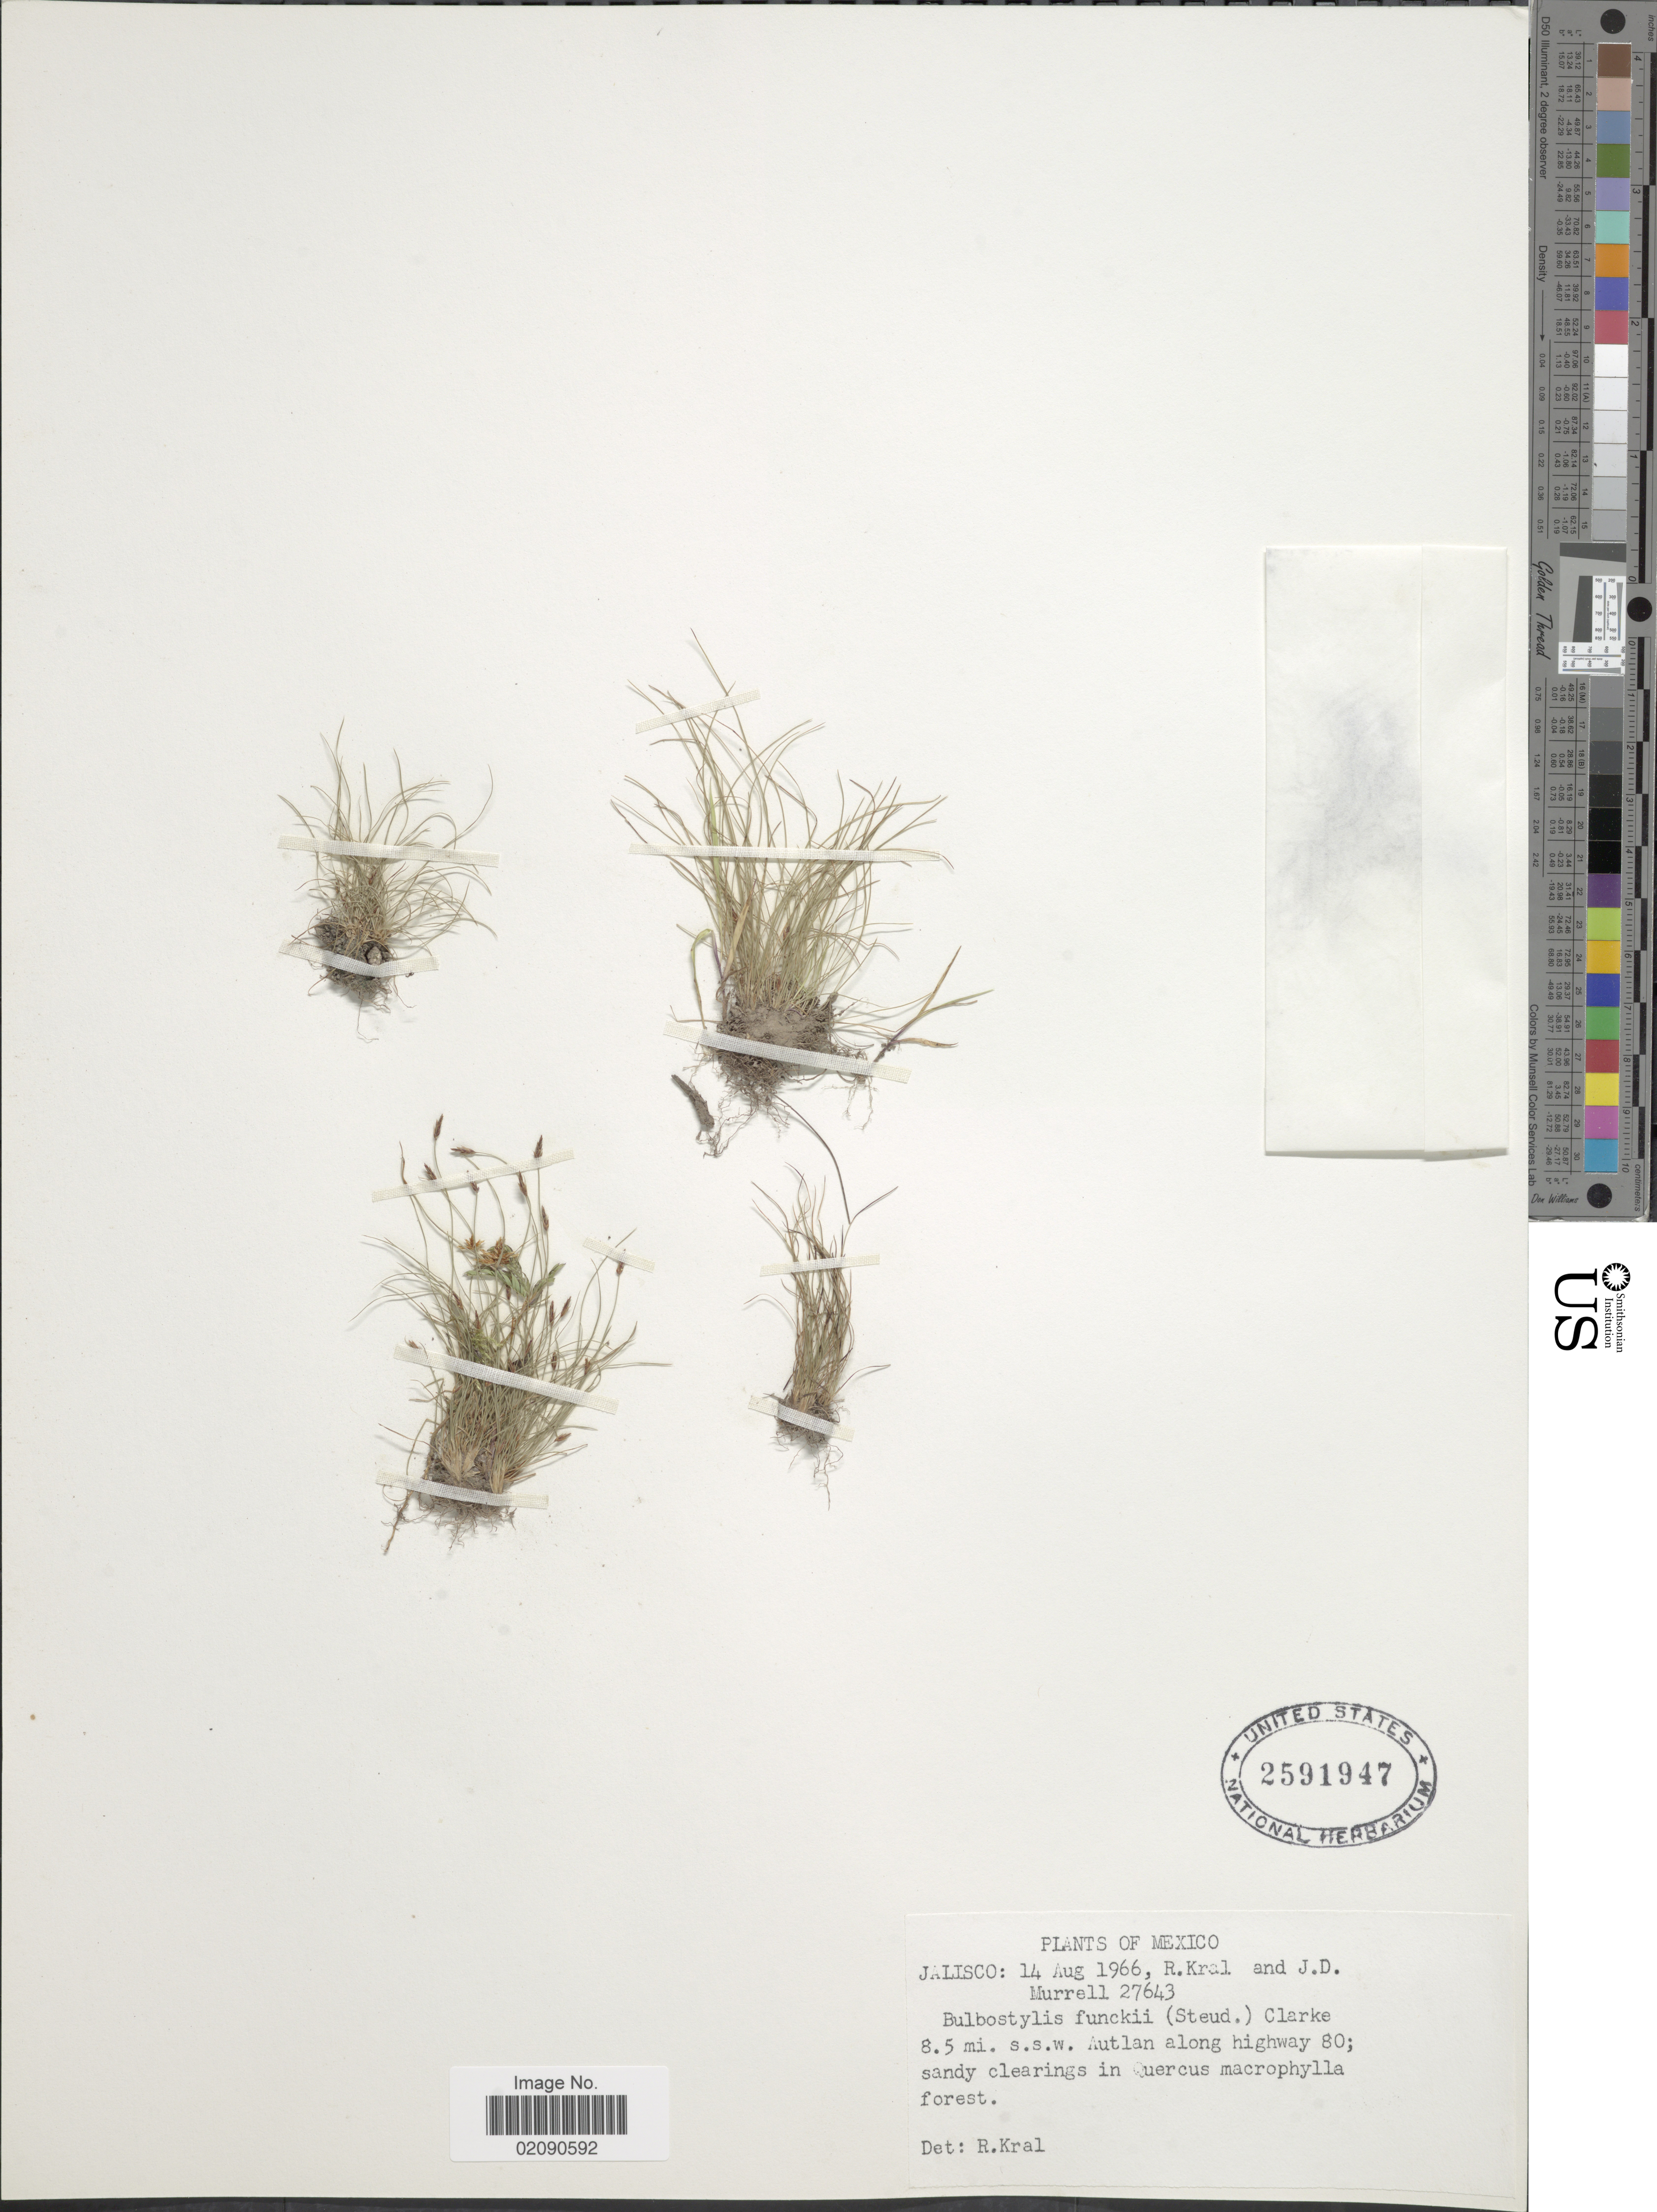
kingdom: Plantae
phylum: Tracheophyta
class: Liliopsida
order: Poales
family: Cyperaceae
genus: Bulbostylis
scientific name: Bulbostylis funckii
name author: (Steud.) C.B. Clarke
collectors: R. Kral & J. Murrell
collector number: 27643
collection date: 1966-08-14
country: Mexico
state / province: Jalisco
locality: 8.5 mi s.s.w. Autlan along highway 80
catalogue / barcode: US 2591947